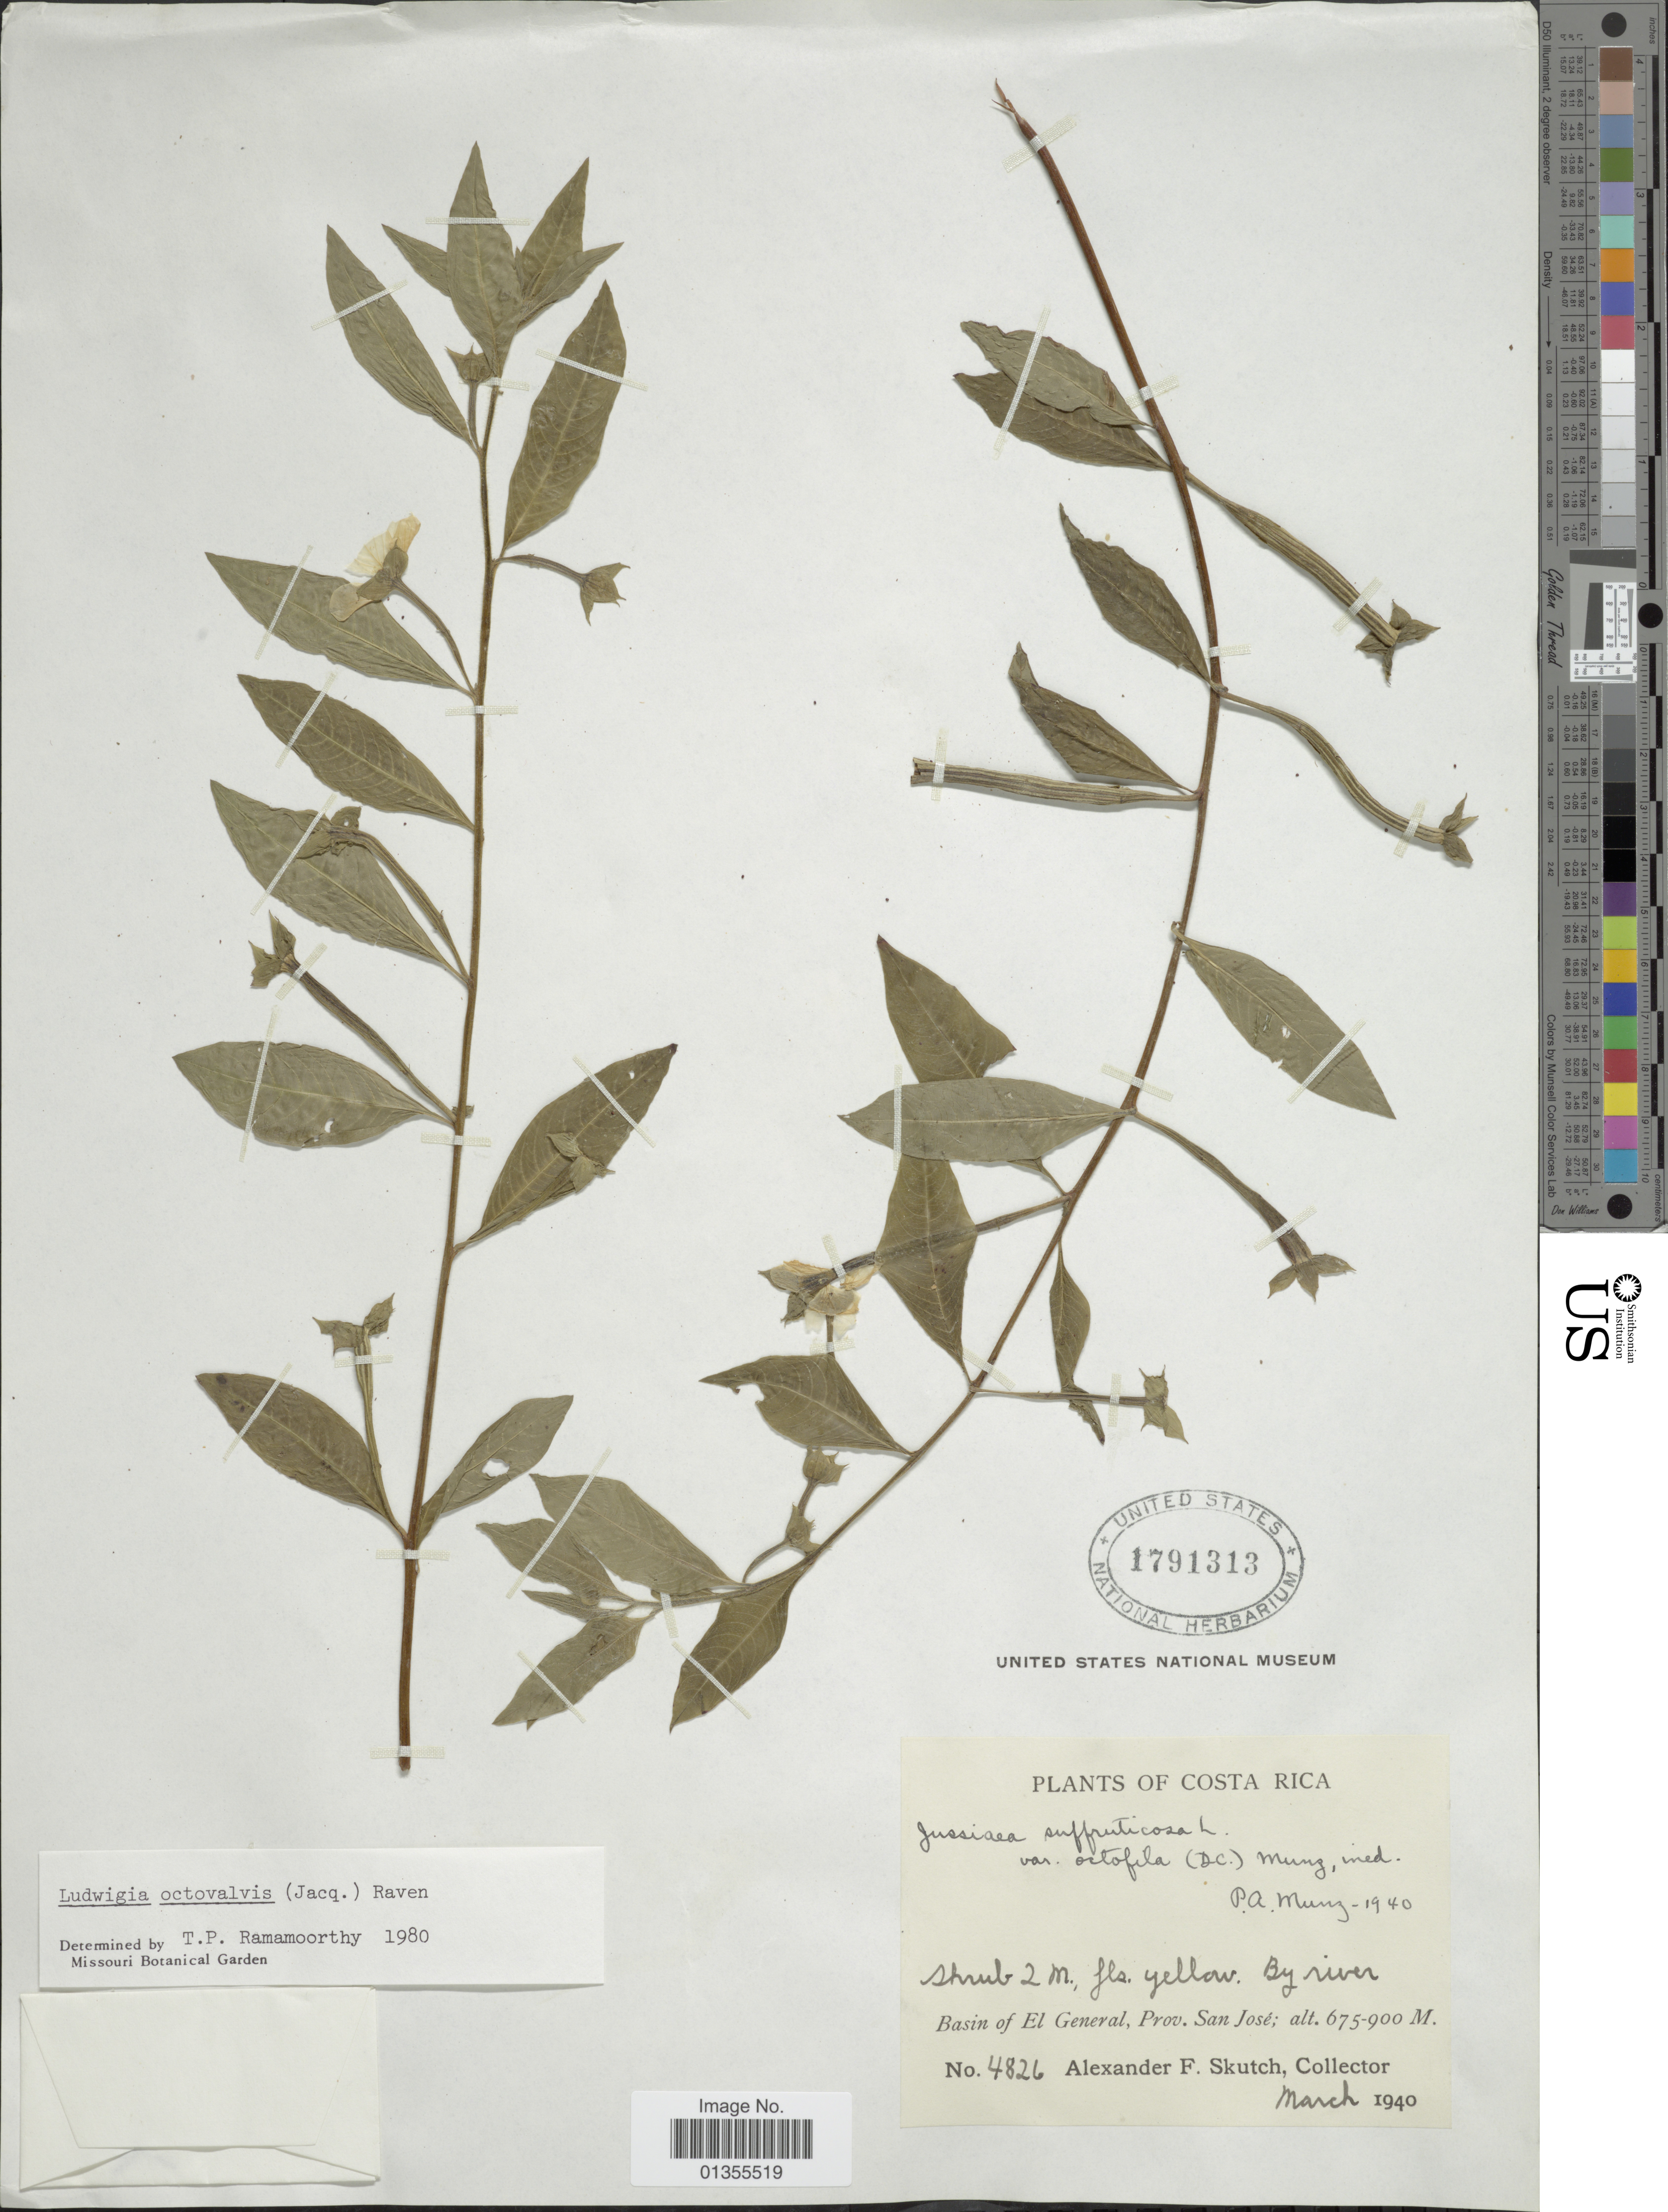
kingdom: Plantae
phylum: Tracheophyta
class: Magnoliopsida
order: Myrtales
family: Onagraceae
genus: Ludwigia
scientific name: Ludwigia octovalvis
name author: (Jacq.) P.H. Raven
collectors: A. F. Skutch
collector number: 4826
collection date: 1940-03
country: Costa Rica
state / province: San José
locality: Basin of El General, Prov. San José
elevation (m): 675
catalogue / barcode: US 1791313